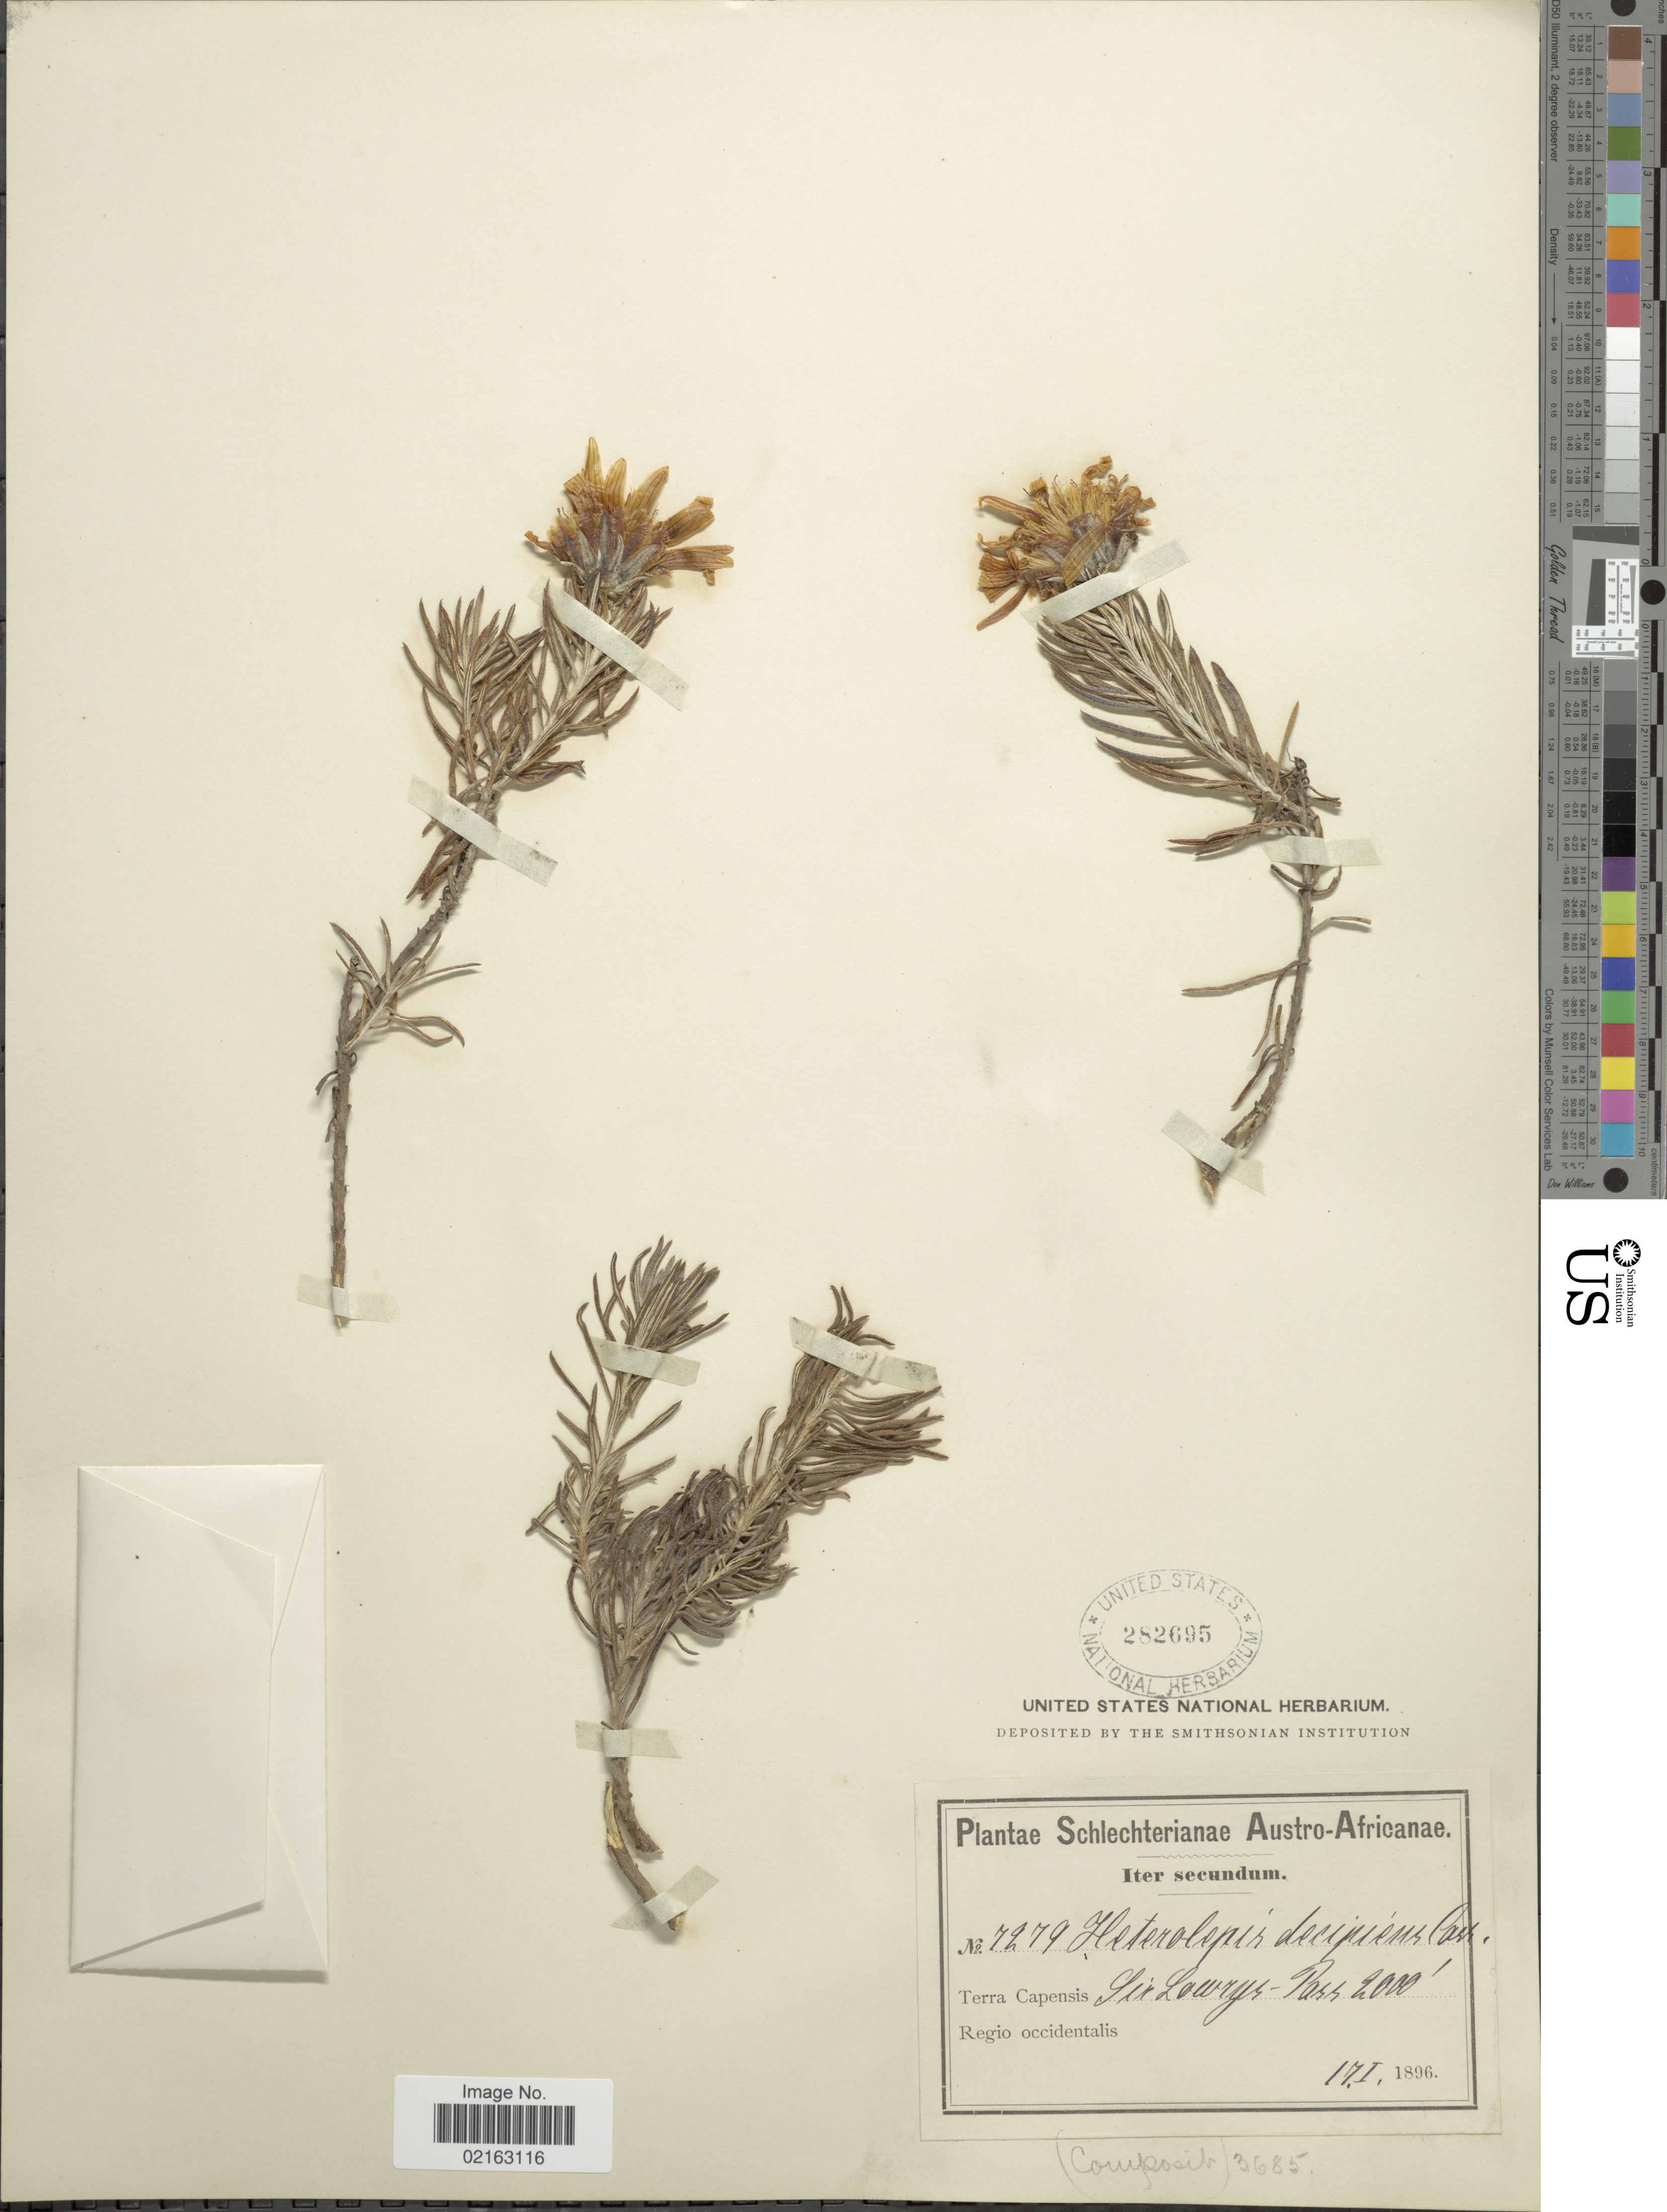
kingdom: Plantae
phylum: Tracheophyta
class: Magnoliopsida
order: Asterales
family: Asteraceae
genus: Heterolepis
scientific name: Heterolepis aliena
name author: (L. f.) Druce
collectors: Schlechter, --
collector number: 7279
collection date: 1896-01-17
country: South Africa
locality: Terra Capensis. Six Lowrys-Pass. Regio occidentalis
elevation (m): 610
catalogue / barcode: US 282695